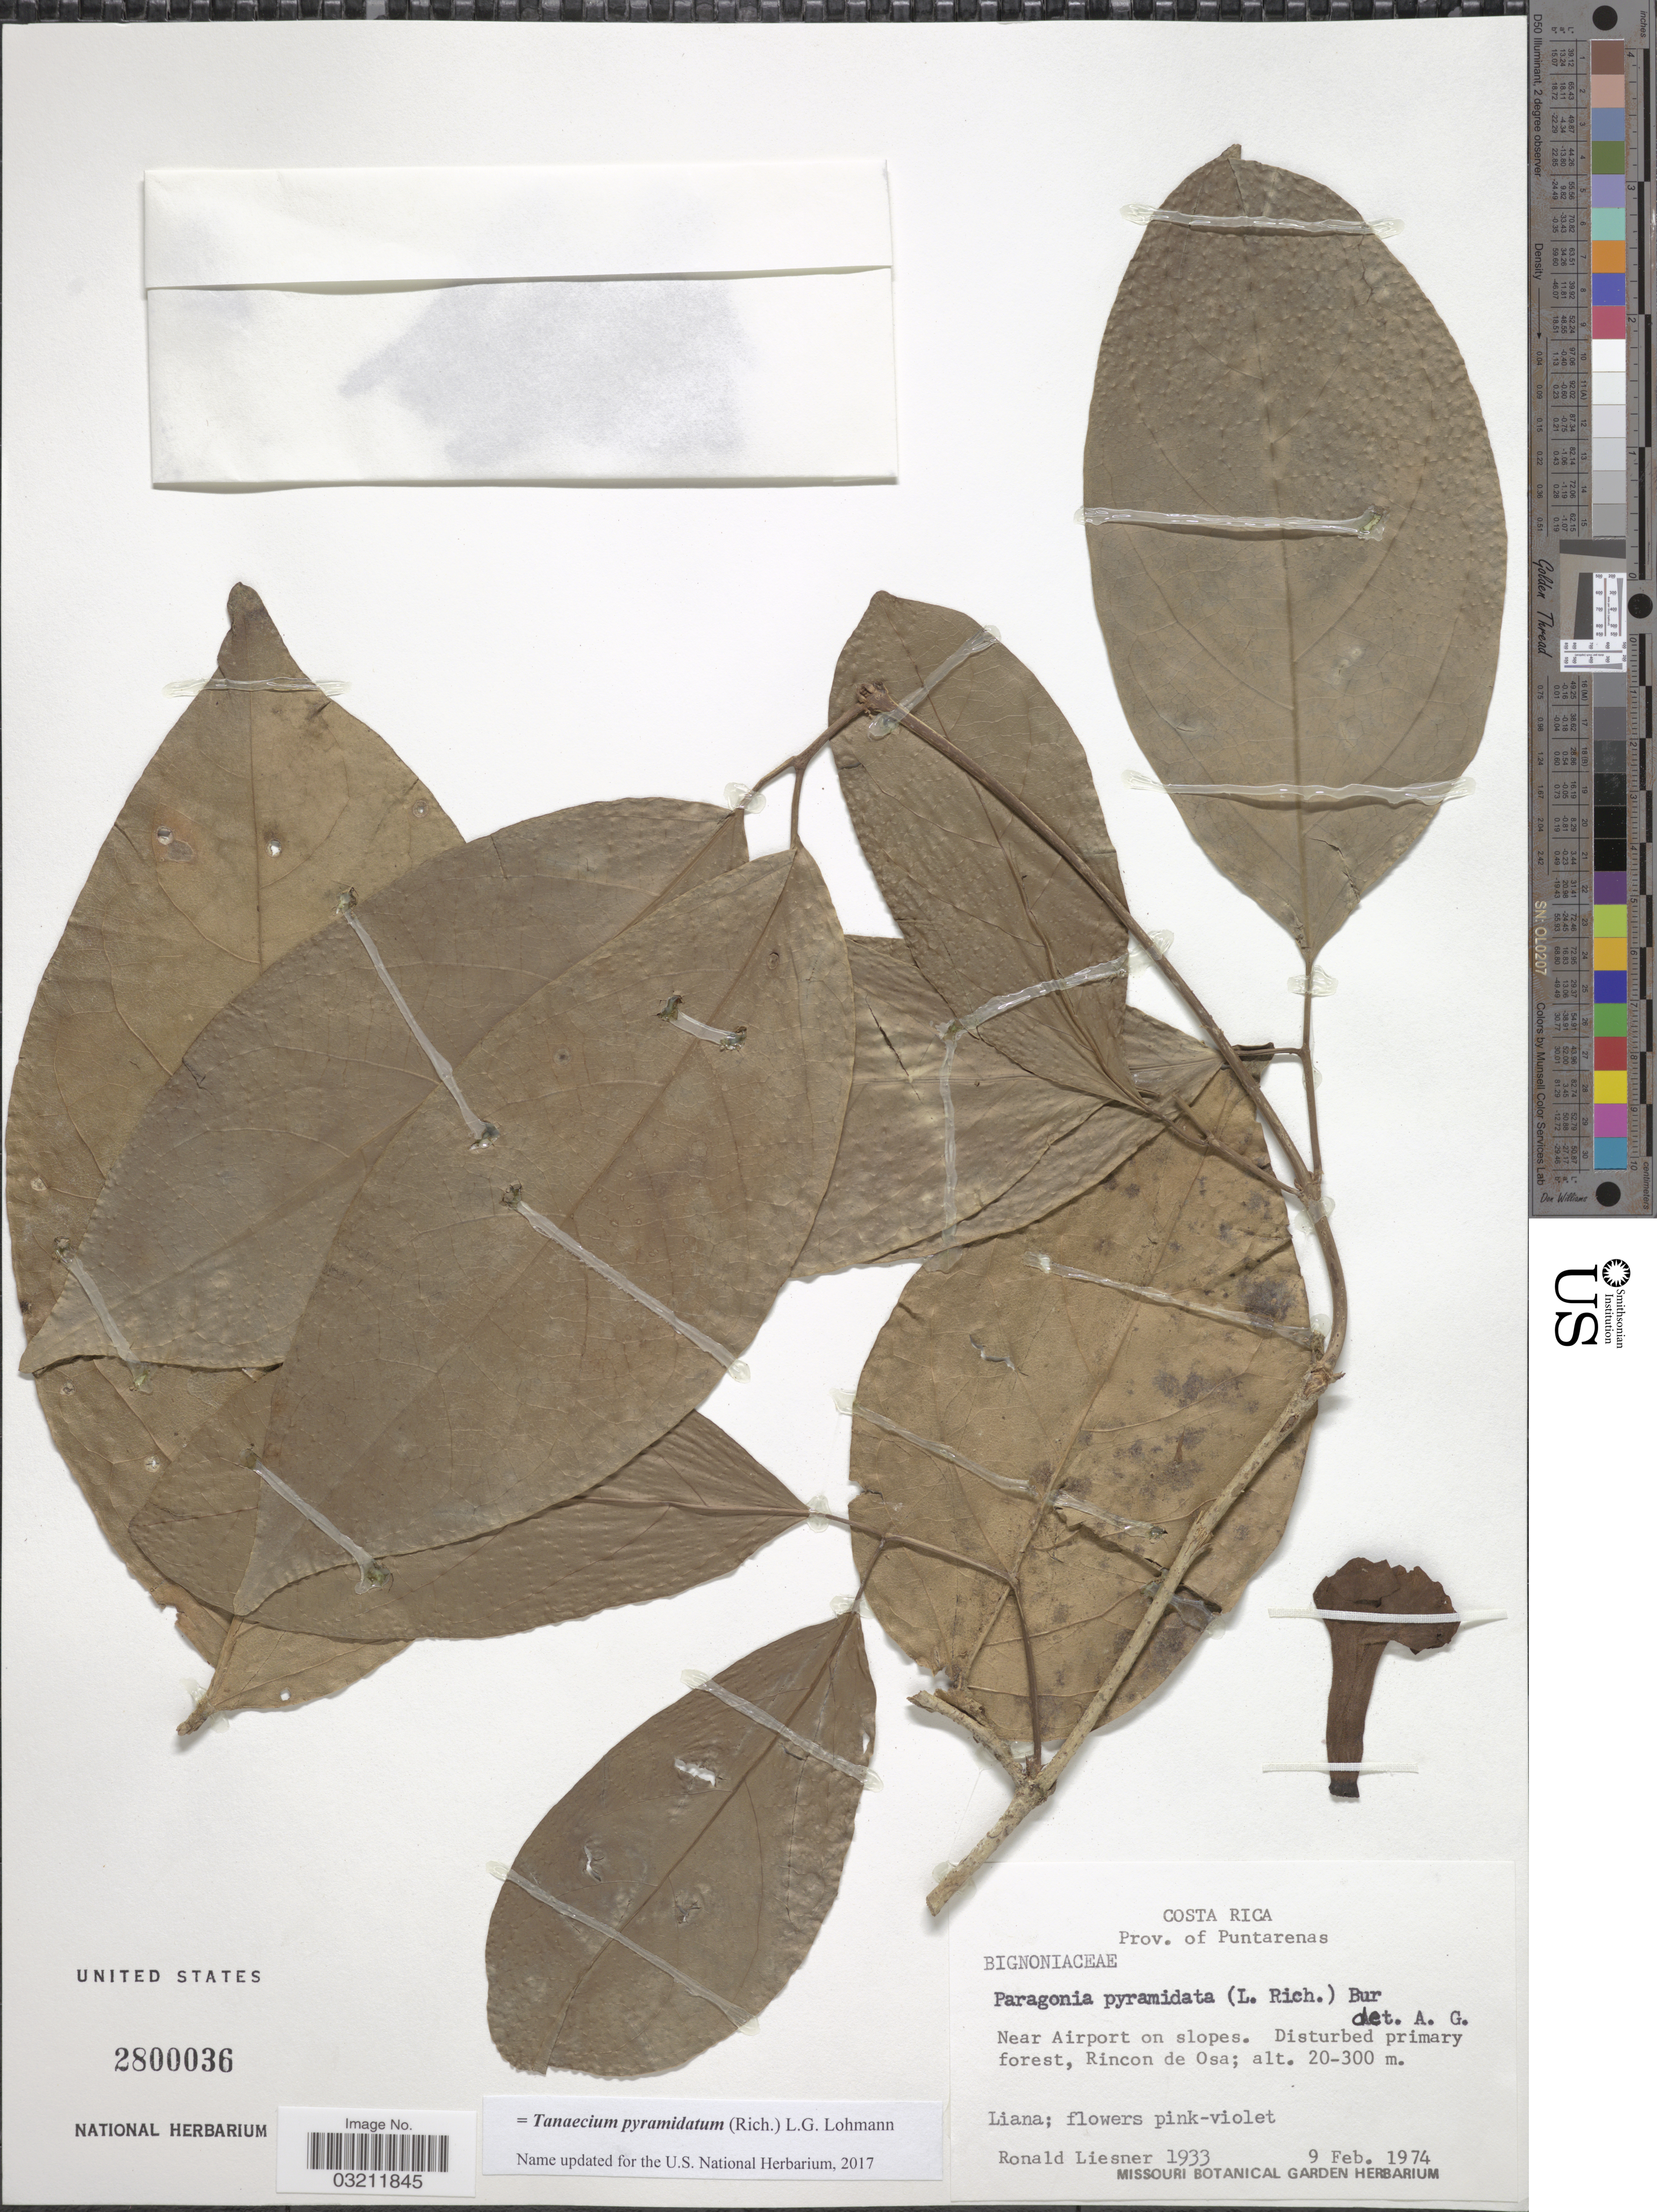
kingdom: Plantae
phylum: Tracheophyta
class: Magnoliopsida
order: Lamiales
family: Bignoniaceae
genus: Tanaecium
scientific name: Tanaecium pyramidatum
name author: (Rich.) L.G. Lohmann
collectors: R. L. Liesner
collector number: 1933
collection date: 1974-02-09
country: Costa Rica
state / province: Puntarenas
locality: Near Airport on slopes. Rincon de Osa.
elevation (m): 20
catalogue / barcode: US 2800036